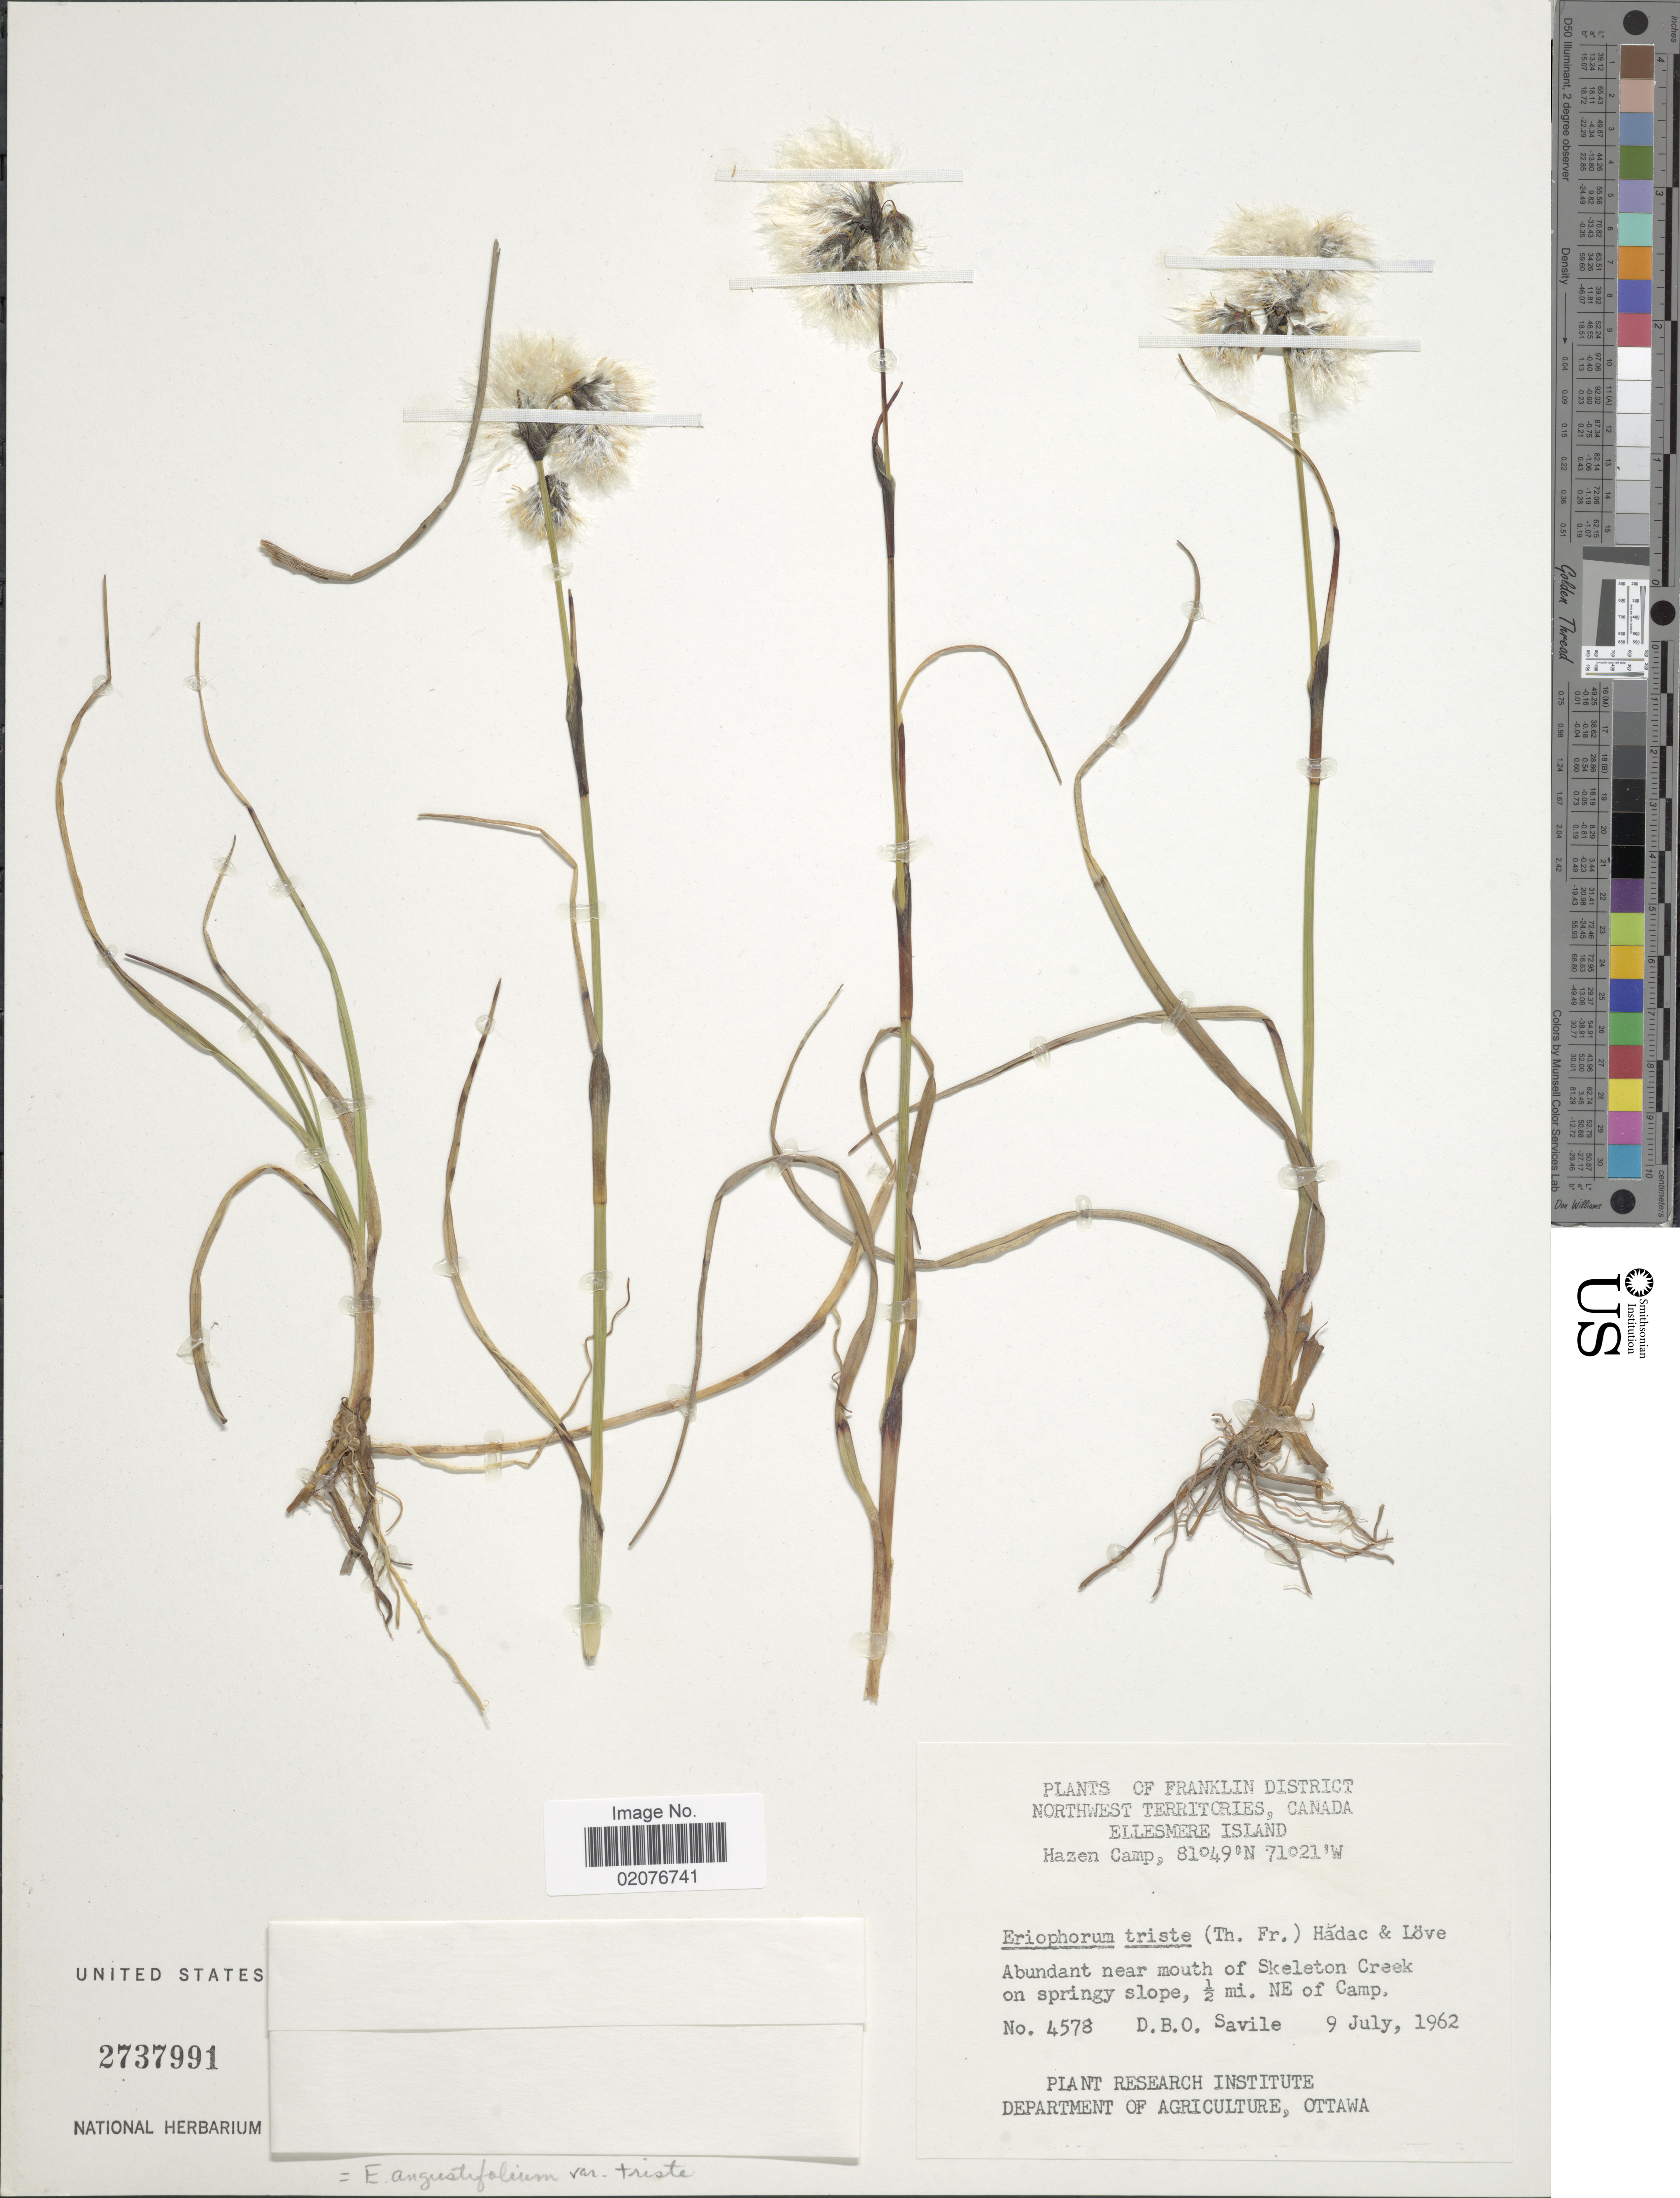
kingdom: Plantae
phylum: Tracheophyta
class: Liliopsida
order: Poales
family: Cyperaceae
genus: Eriophorum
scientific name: Eriophorum angustifolium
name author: Honck.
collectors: D. Savile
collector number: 4578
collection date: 1962-07-09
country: Canada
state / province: Northwest Territories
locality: Franklin District, Ellesmere Island, Abundant near mouth of Skeleton Creek on springy slope, ½ mi NE of Camp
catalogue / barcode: US 2737991